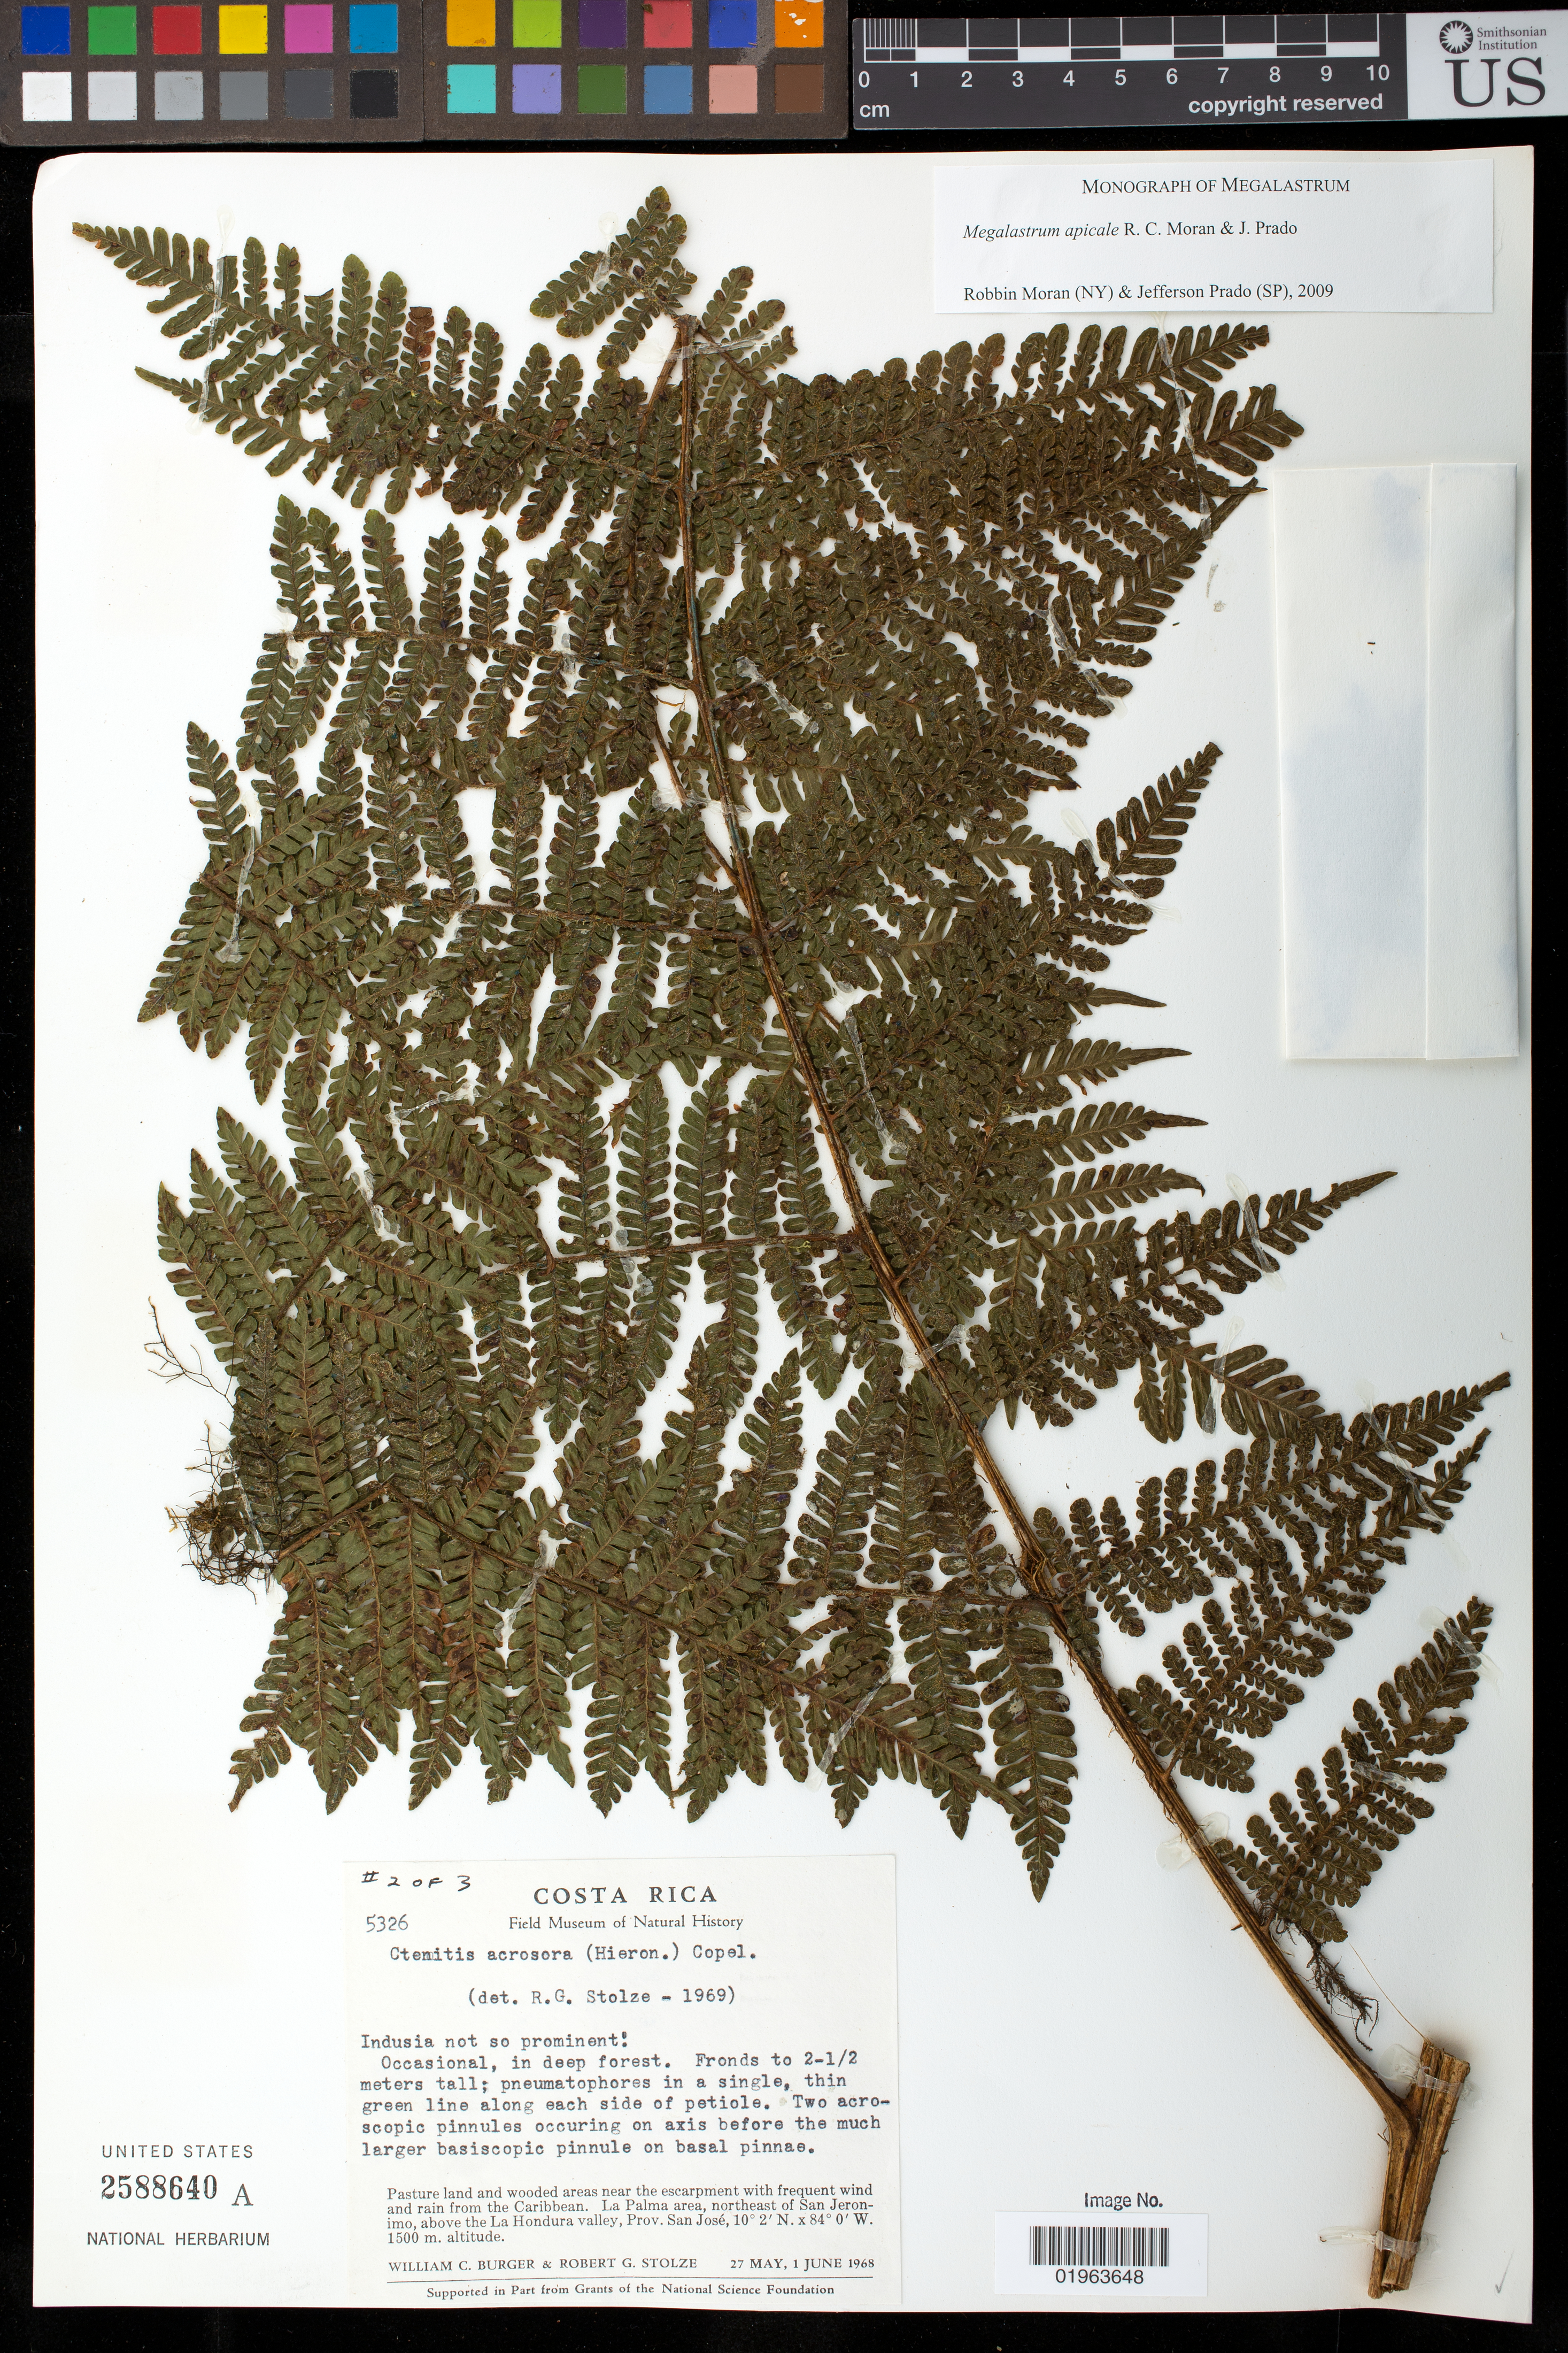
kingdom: Plantae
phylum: Tracheophyta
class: Polypodiopsida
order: Polypodiales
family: Dryopteridaceae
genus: Megalastrum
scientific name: Megalastrum apicale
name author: R.C. Moran & J. Prado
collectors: W. Burger & R. G. Stolze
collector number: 5326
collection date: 1968-05-27/1968-06-01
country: Costa Rica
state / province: San José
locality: La Palma area, N of San Jeronimo, above the La Hondura Valley.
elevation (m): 1500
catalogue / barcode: US 2588640